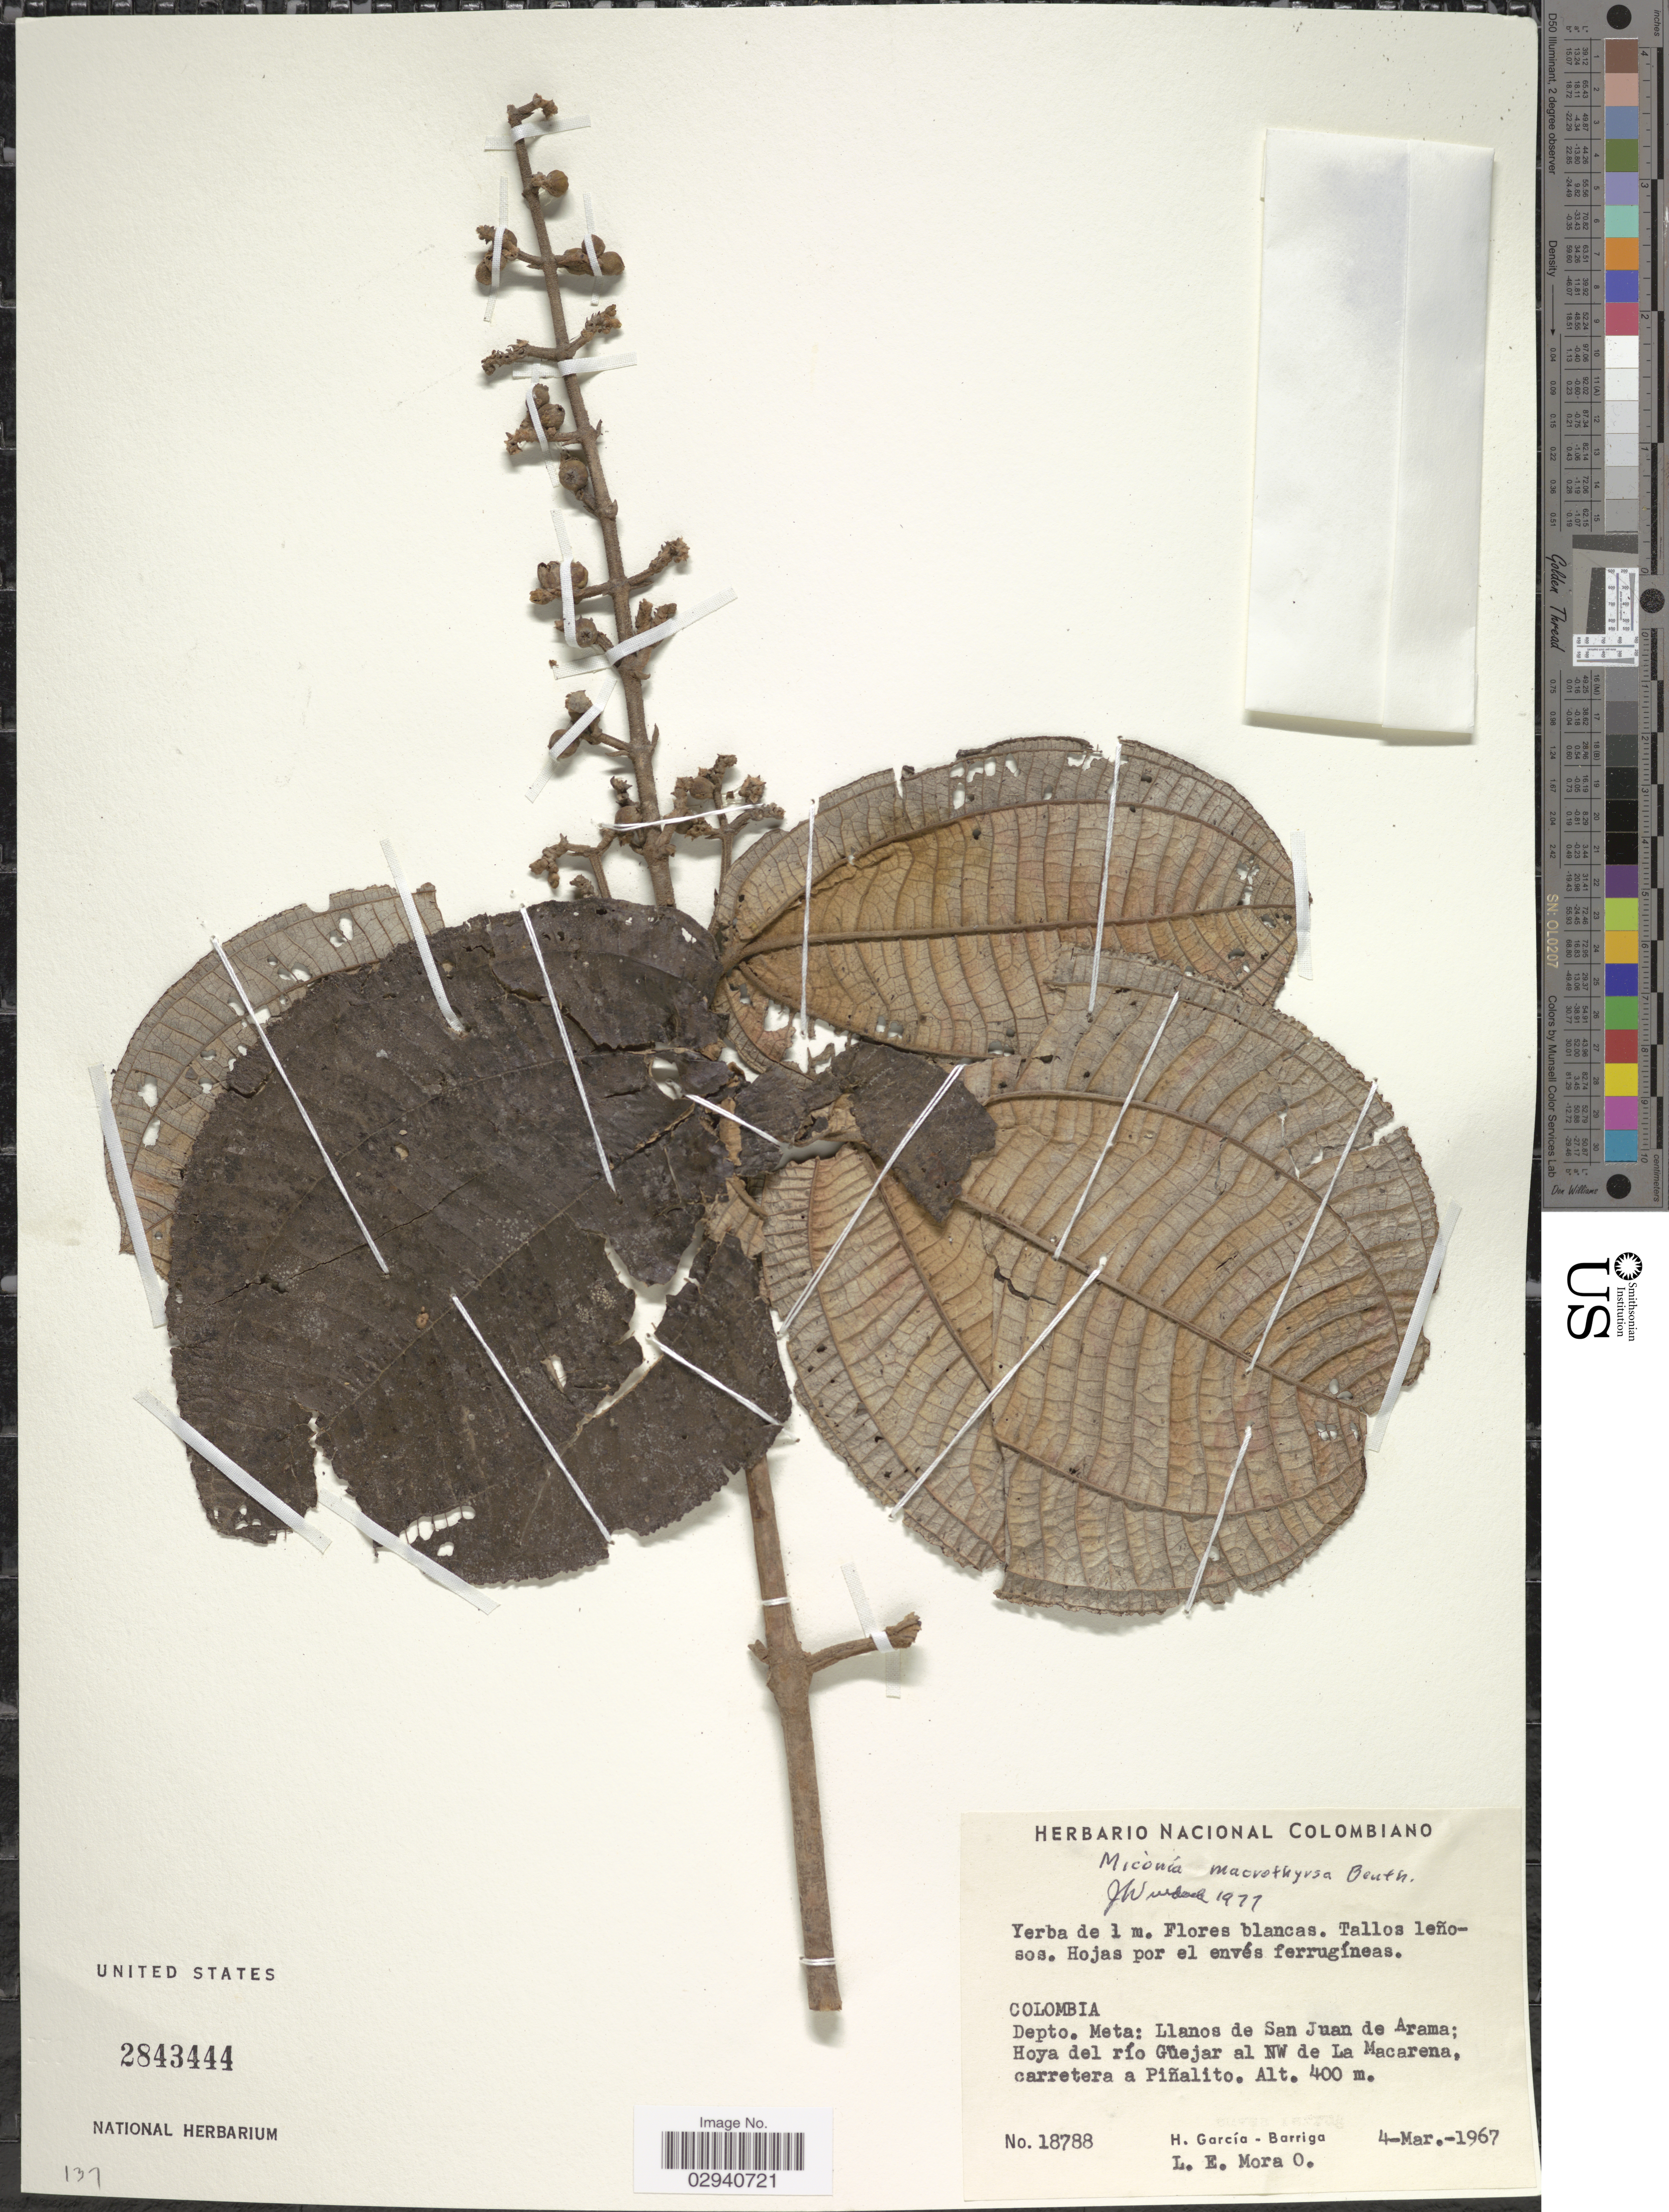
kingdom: Plantae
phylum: Tracheophyta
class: Magnoliopsida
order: Myrtales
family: Melastomataceae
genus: Miconia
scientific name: Miconia macrothyrsa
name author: Benth.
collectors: H. García Barriga & L. E. Mora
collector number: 18788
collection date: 1967-03-04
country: Colombia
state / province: Meta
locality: Depto. Meta: Llanos de San Juan de Arama; Hoya del río Güejar al NW de La Macarena, carretera a Piñalito.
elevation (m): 400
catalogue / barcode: US 2843444